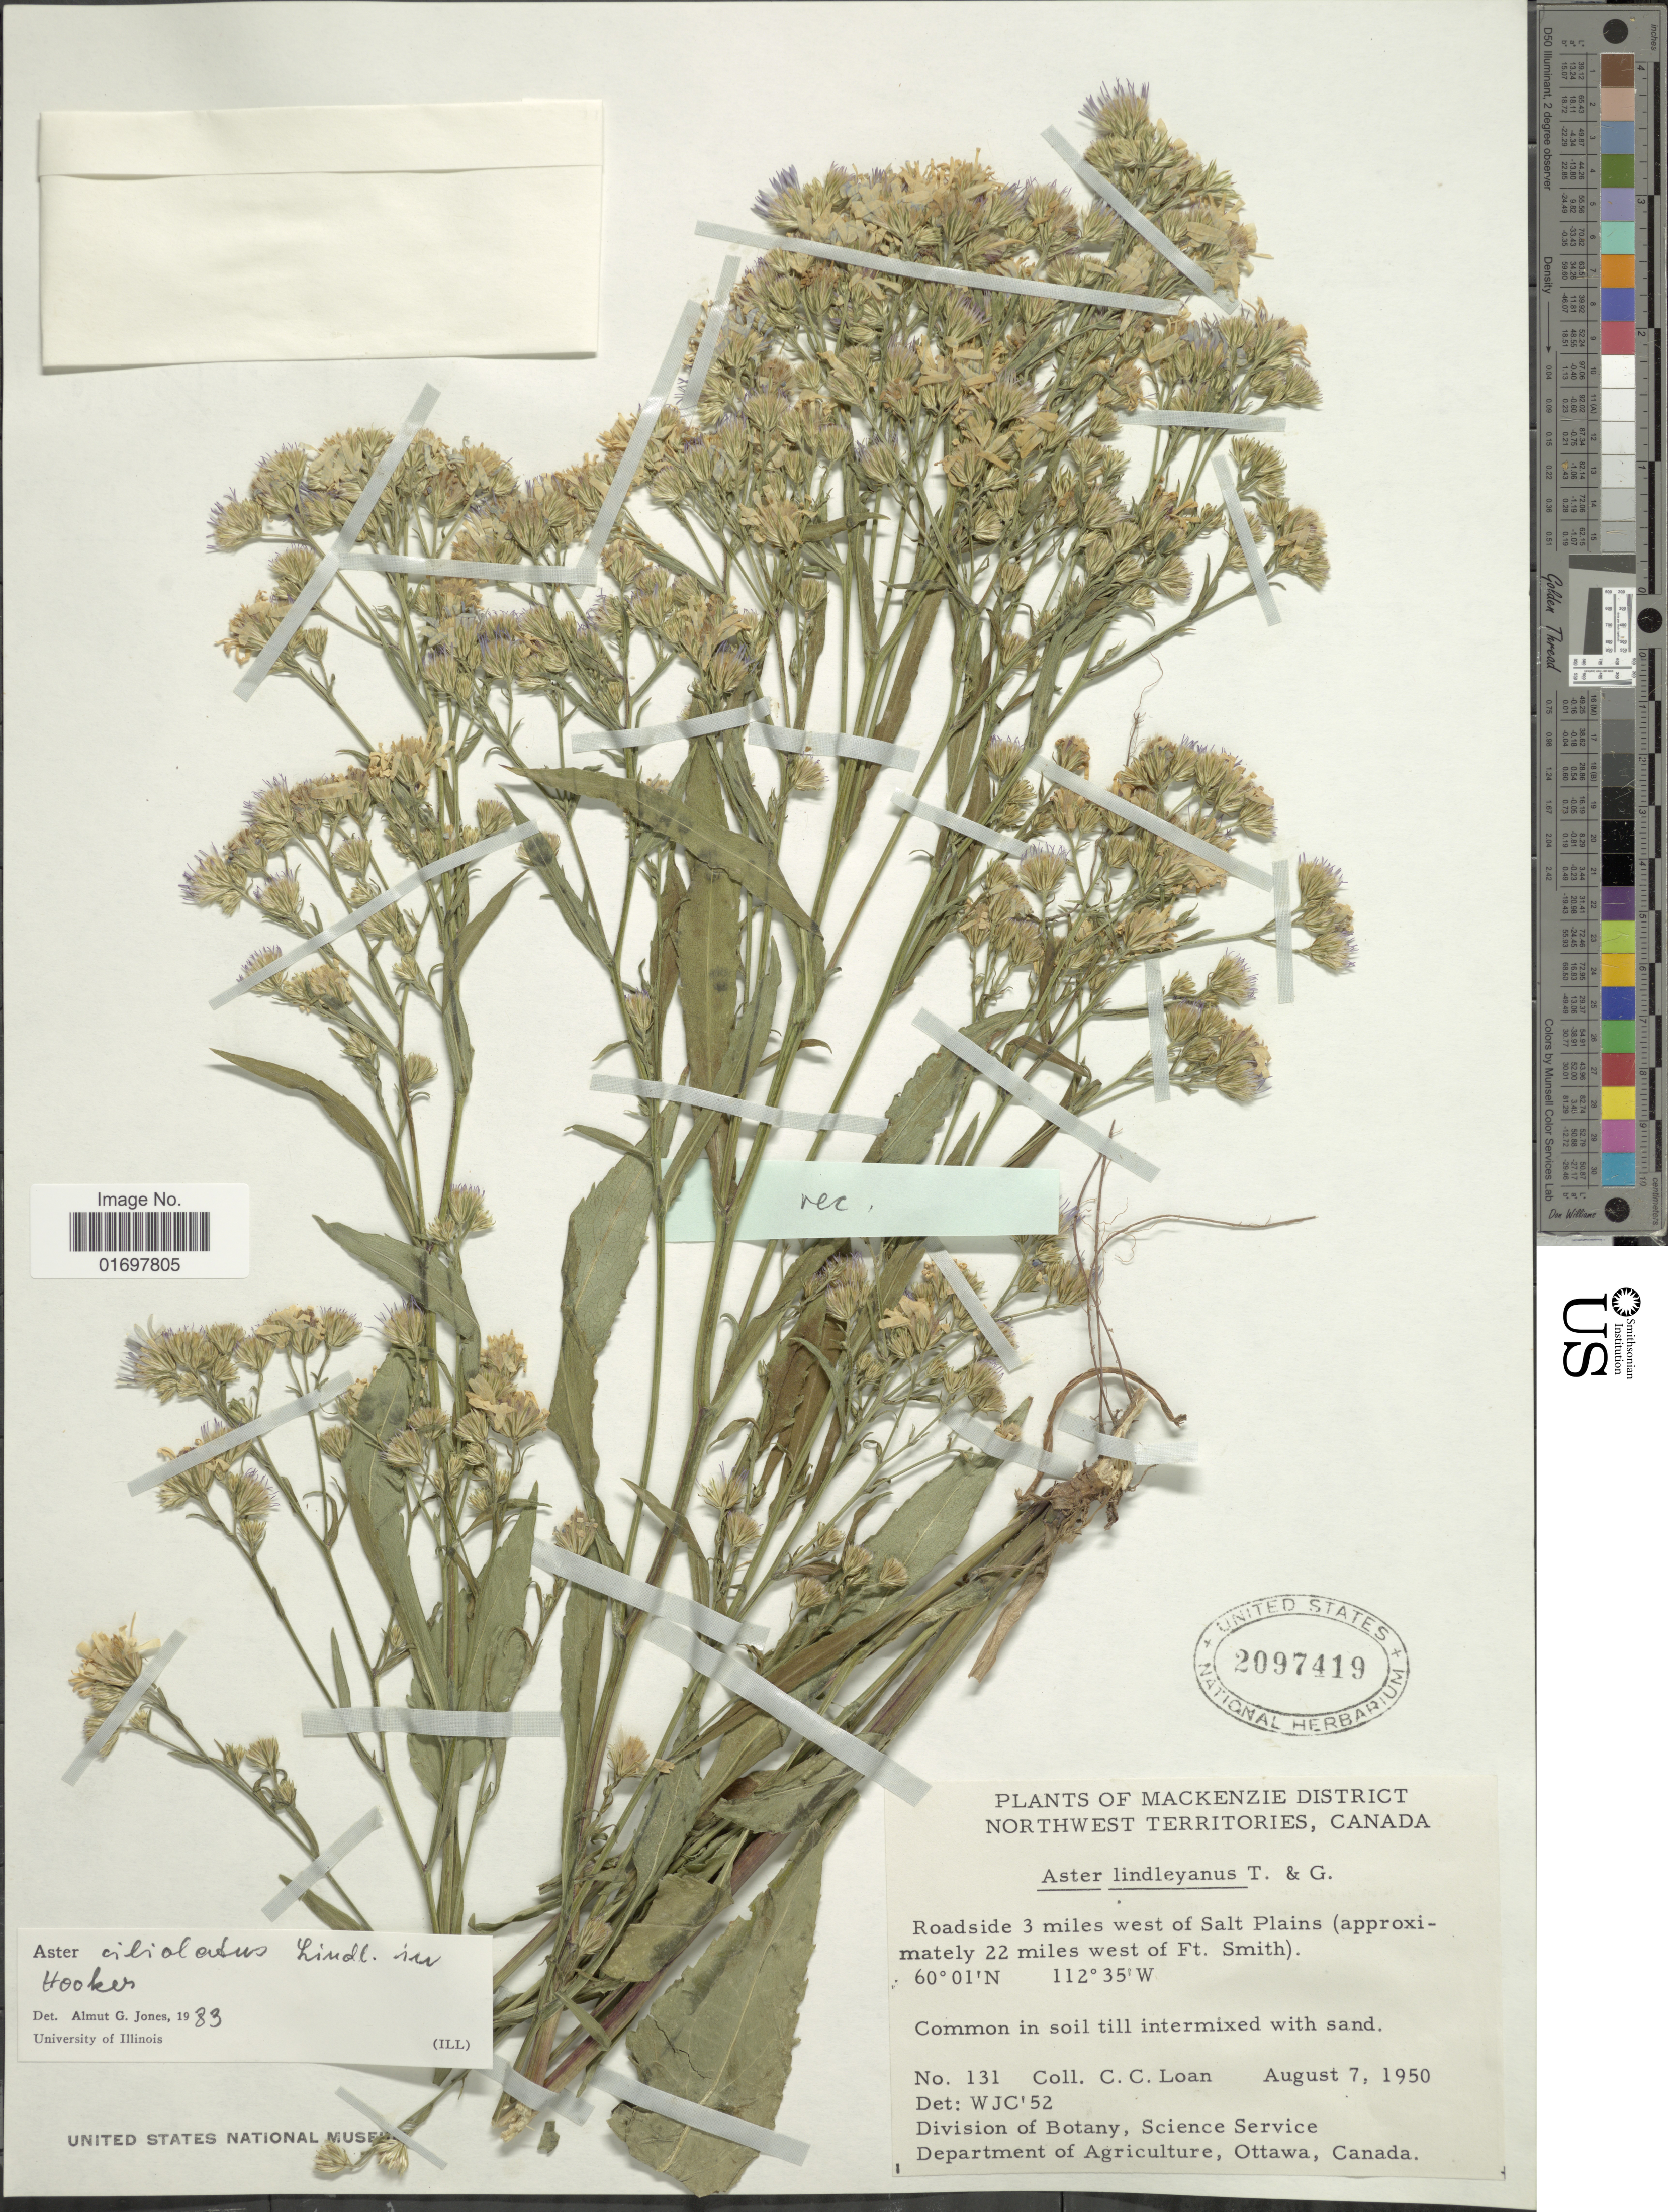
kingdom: Plantae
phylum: Tracheophyta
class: Magnoliopsida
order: Asterales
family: Asteraceae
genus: Symphyotrichum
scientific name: Symphyotrichum ciliolatum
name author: (Lindl.) Á. Löve & D. Löve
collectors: C. Loan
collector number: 131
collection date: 1950-08-07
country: Canada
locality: Mackenzie District, Northwest Territories, Canada. Roadside 3 miles west of Salt Plains (approximately 22 miles west of Ft. Smith)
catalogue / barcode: US 2097419